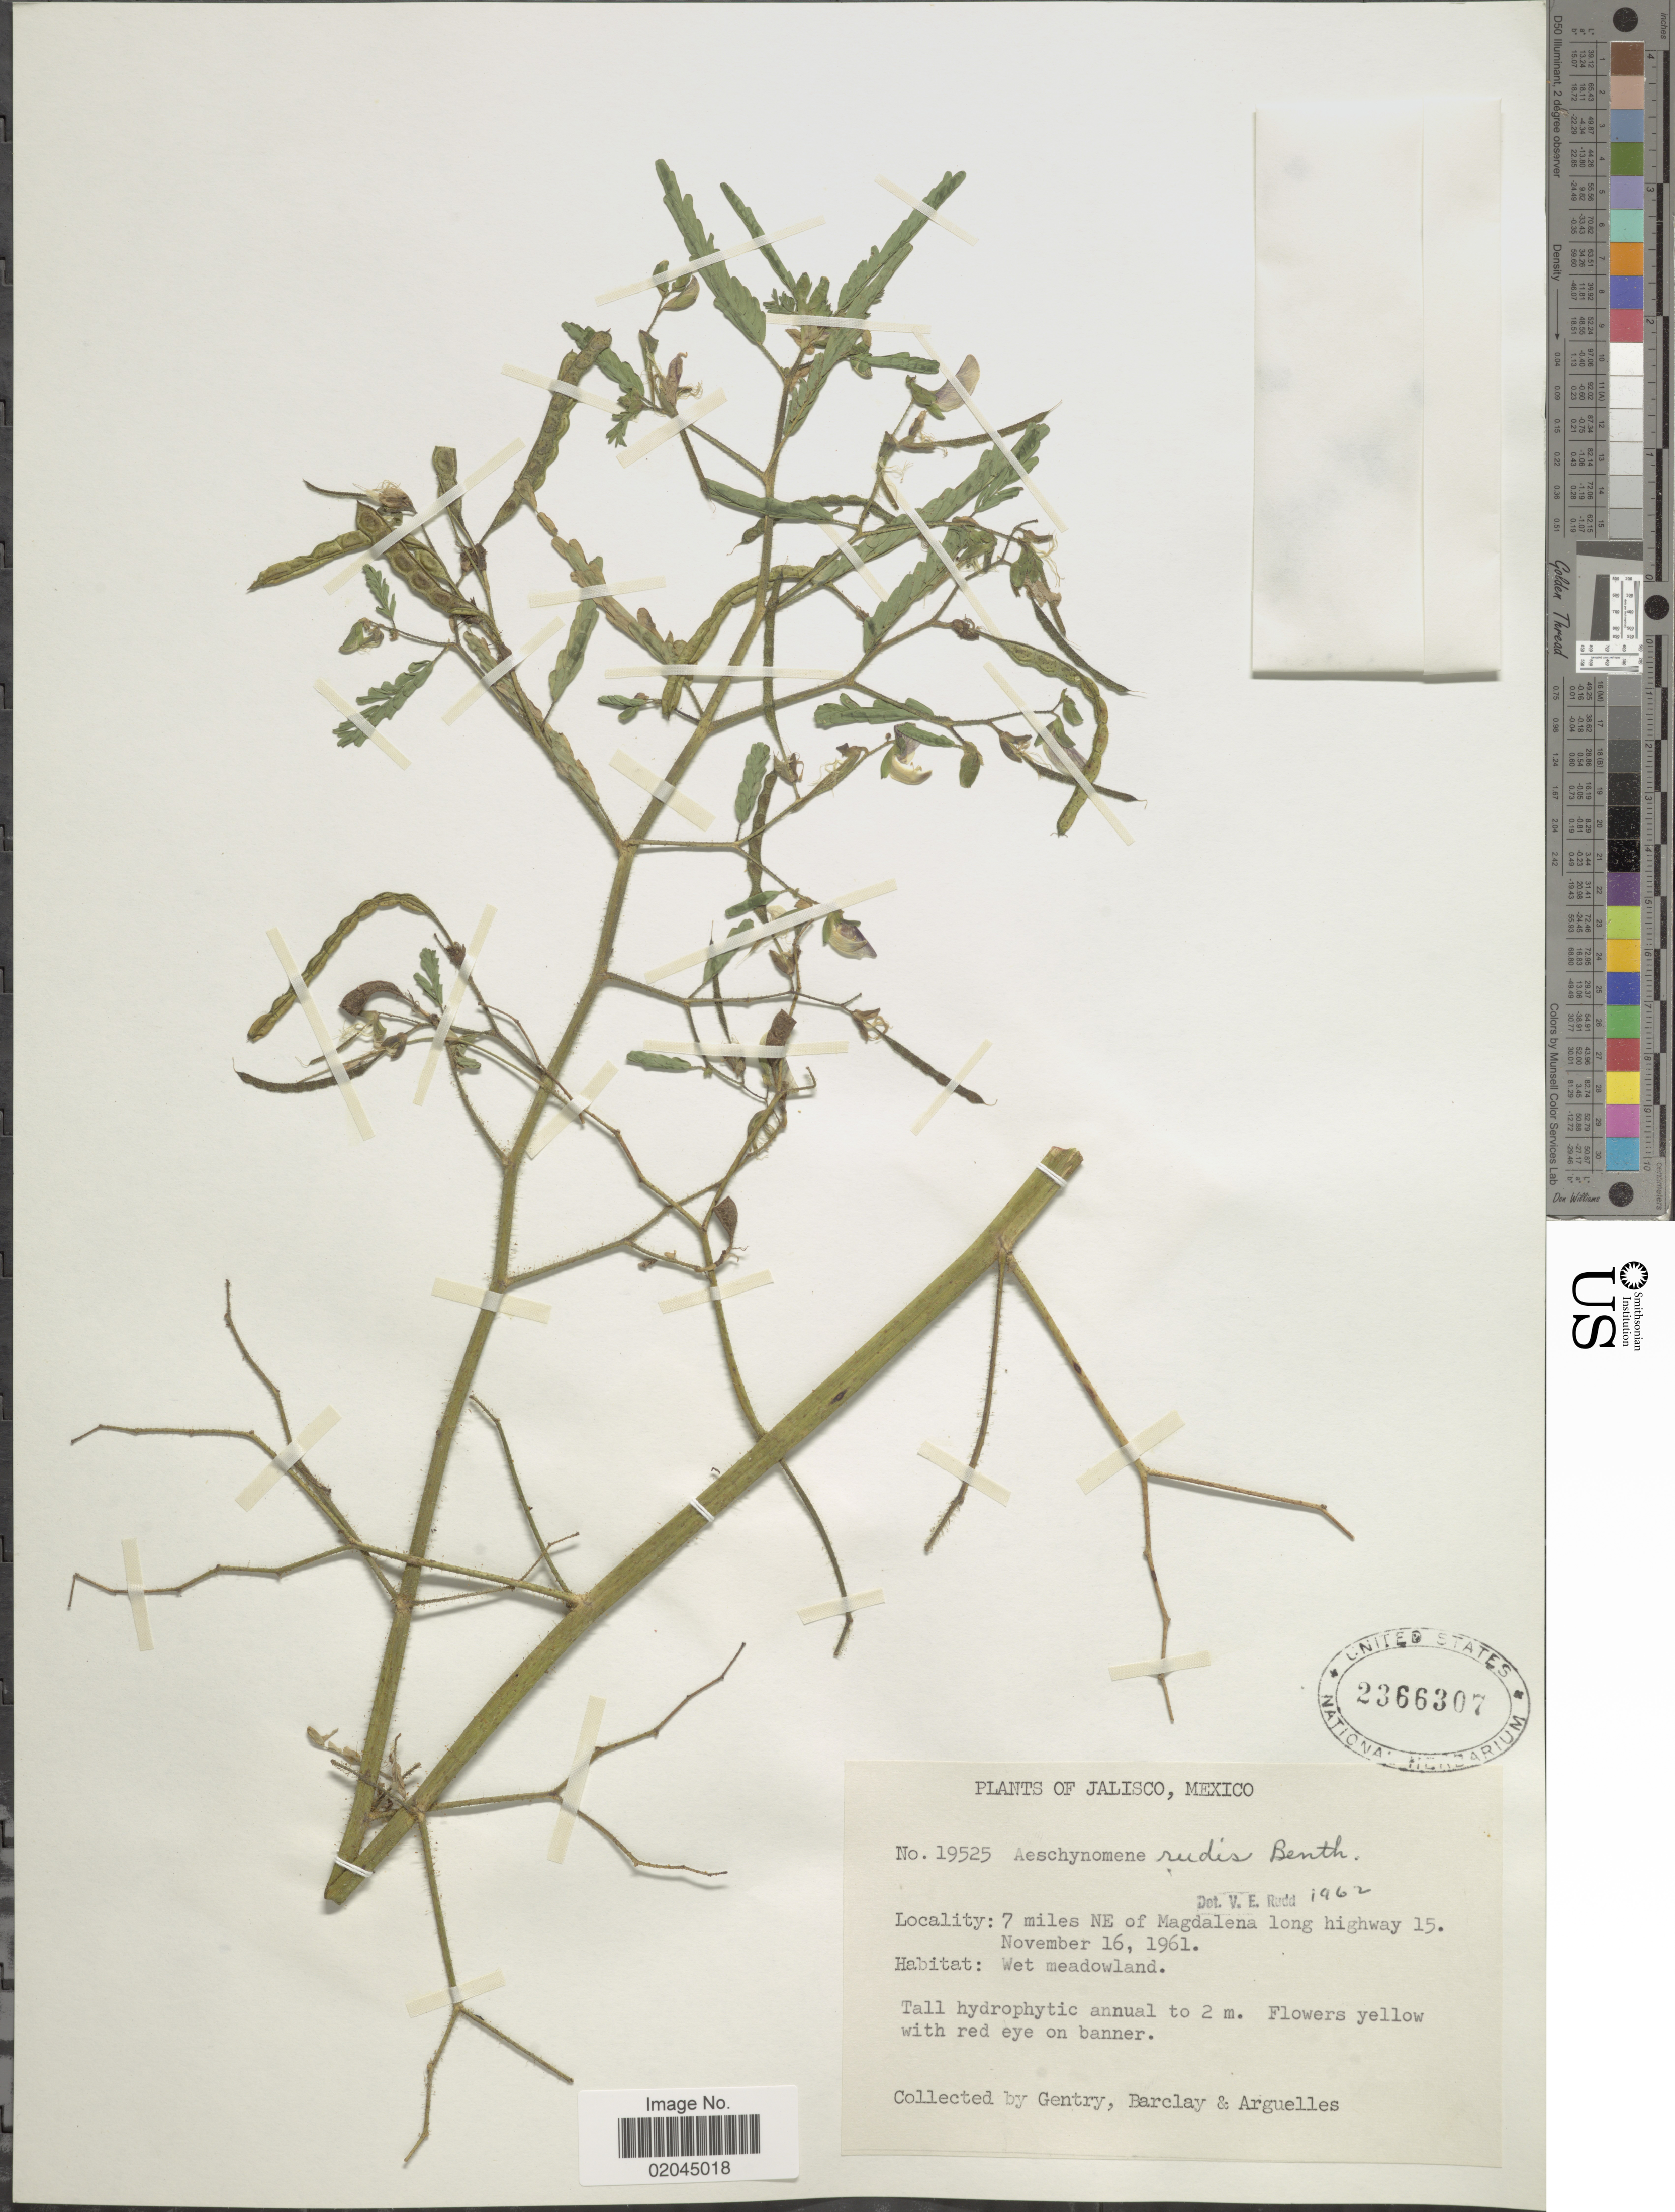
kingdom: Plantae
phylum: Tracheophyta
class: Magnoliopsida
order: Fabales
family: Fabaceae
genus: Aeschynomene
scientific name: Aeschynomene rudis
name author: Benth.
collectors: Gentry, --, -- Barclay & Arguelles, --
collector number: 19525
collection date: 1961-11-16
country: Mexico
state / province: Jalisco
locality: Jalisco, Mexico, 7 miles NE of Magdalena long highway 15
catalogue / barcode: US 2366307